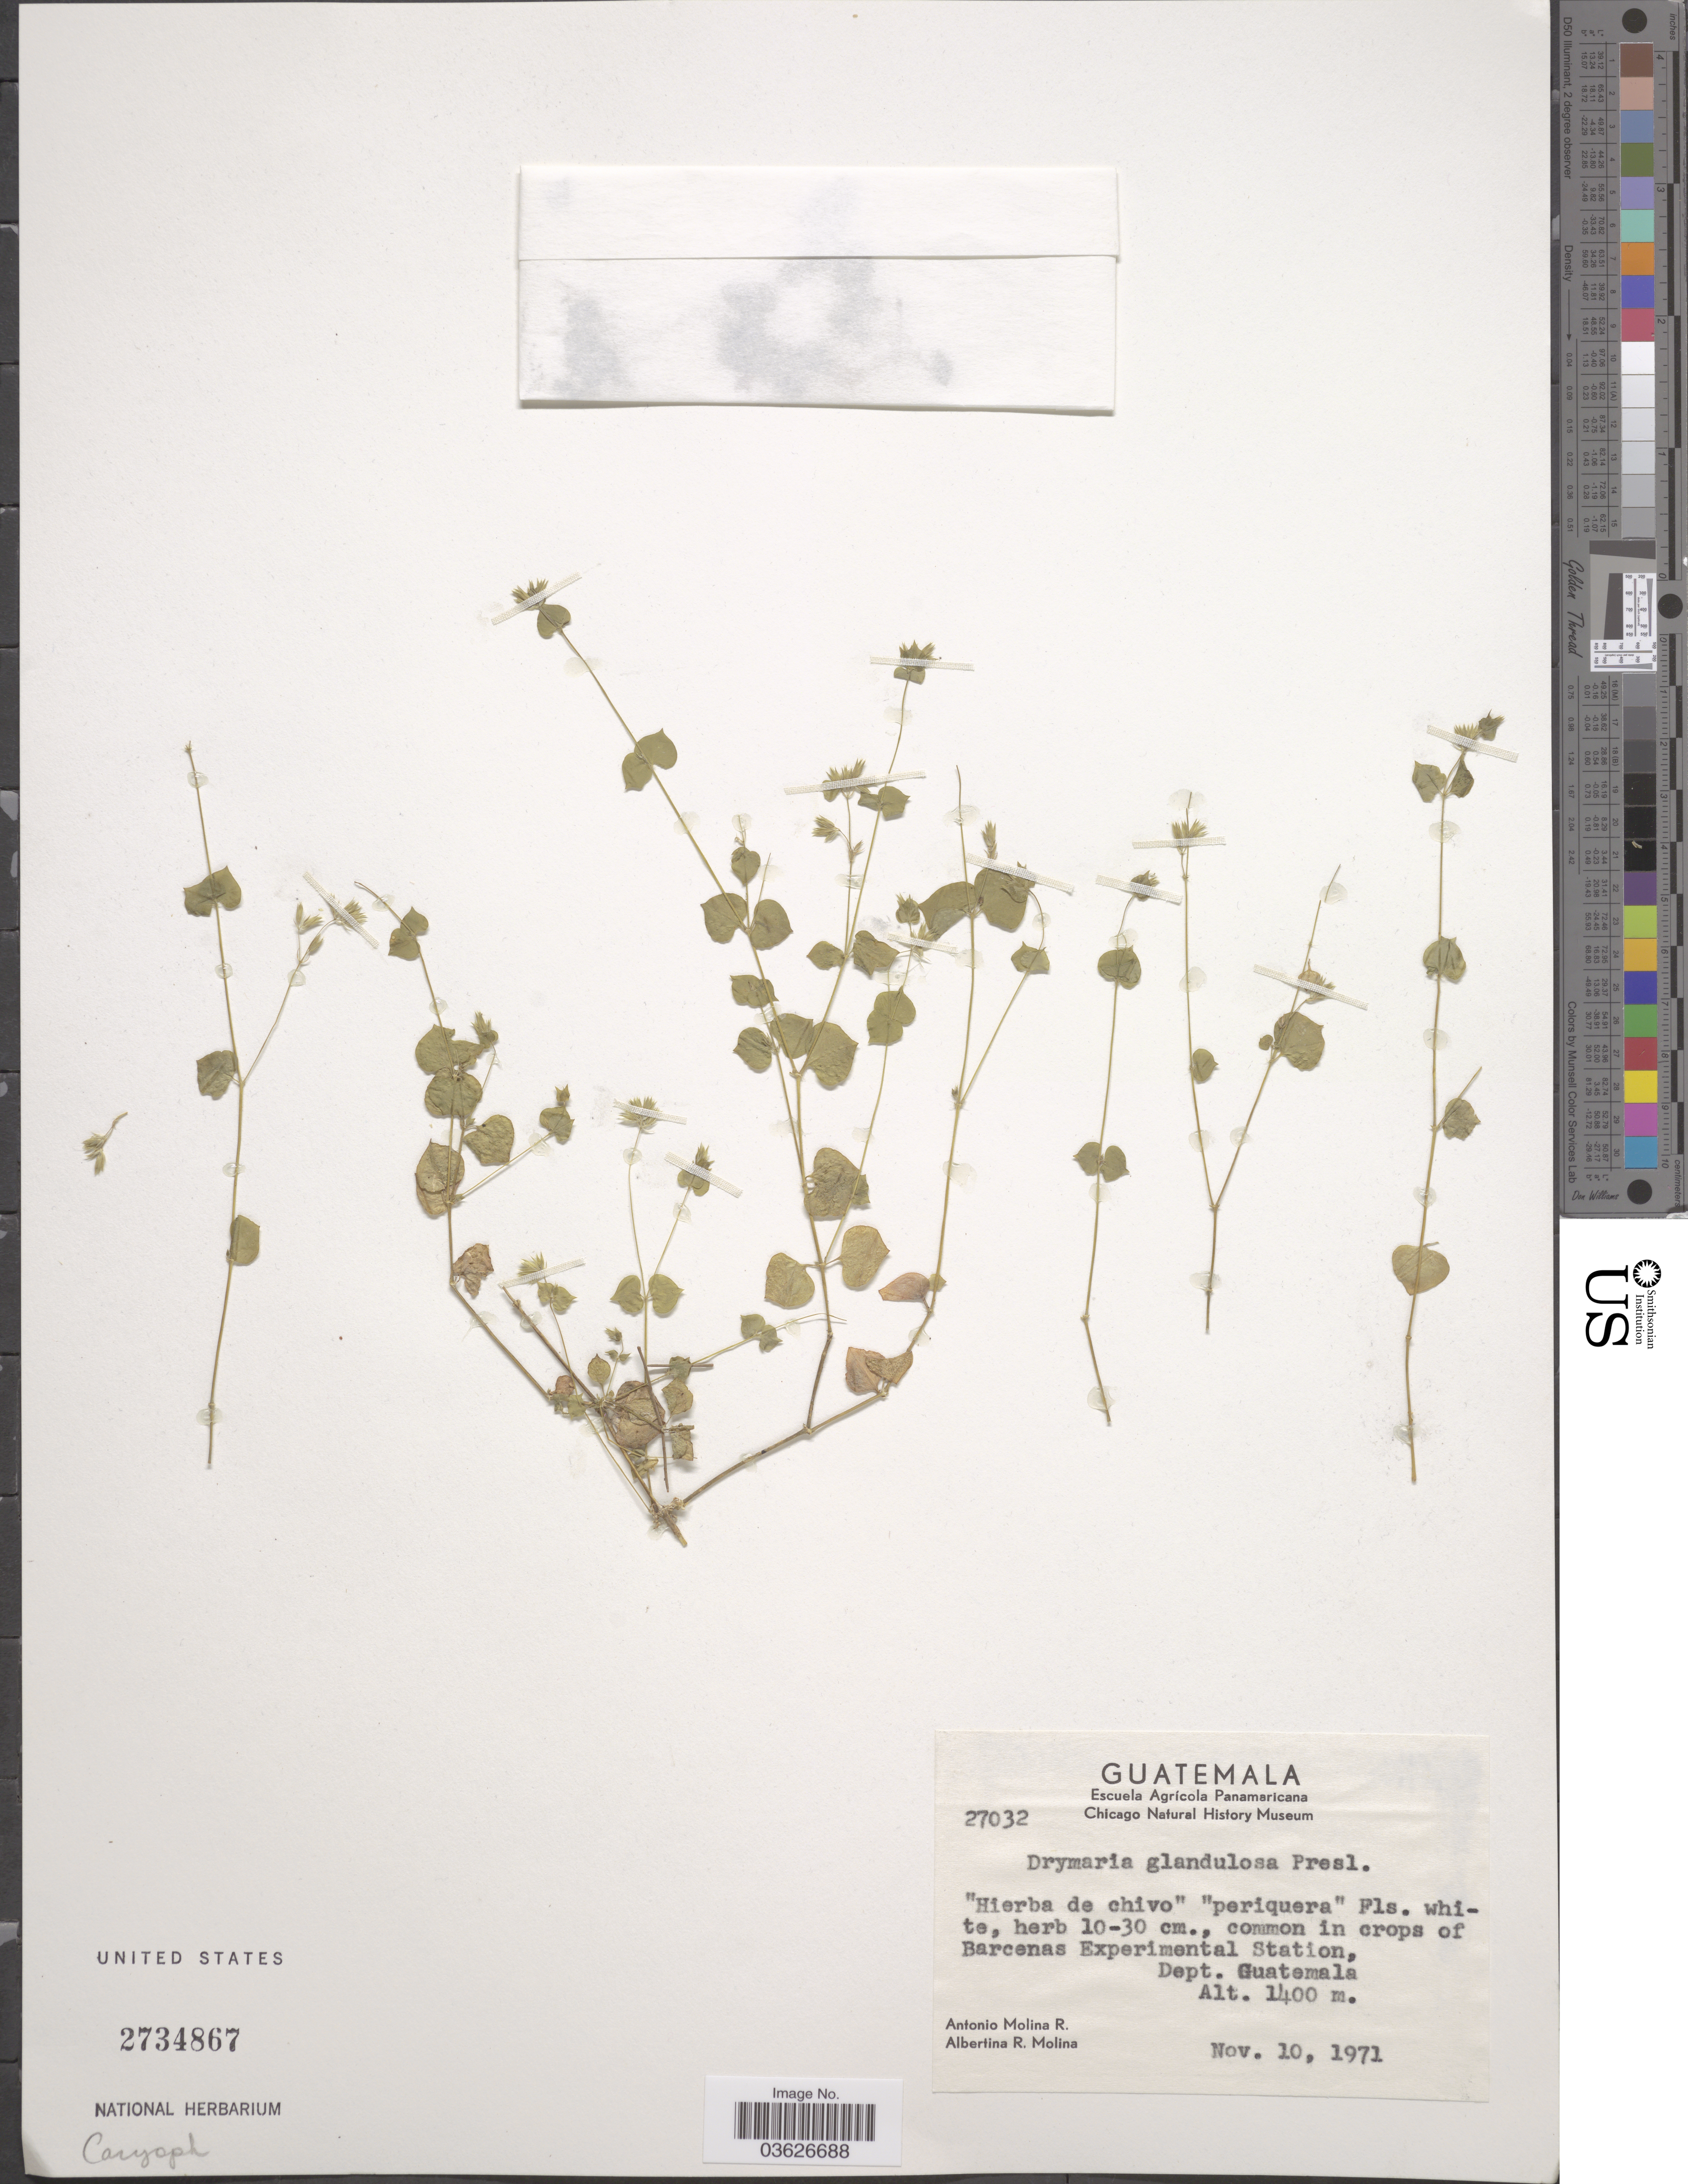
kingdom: Plantae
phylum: Tracheophyta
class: Magnoliopsida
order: Caryophyllales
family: Caryophyllaceae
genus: Drymaria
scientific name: Drymaria glandulosa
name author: Bartl.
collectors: A. Molina R. & A. R. Molina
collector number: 27032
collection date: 1971-11-10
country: Guatemala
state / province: Guatemala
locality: Common in crops of Barcenas Experimental Station, Dept. Guatemala.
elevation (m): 1400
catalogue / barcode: US 2734867